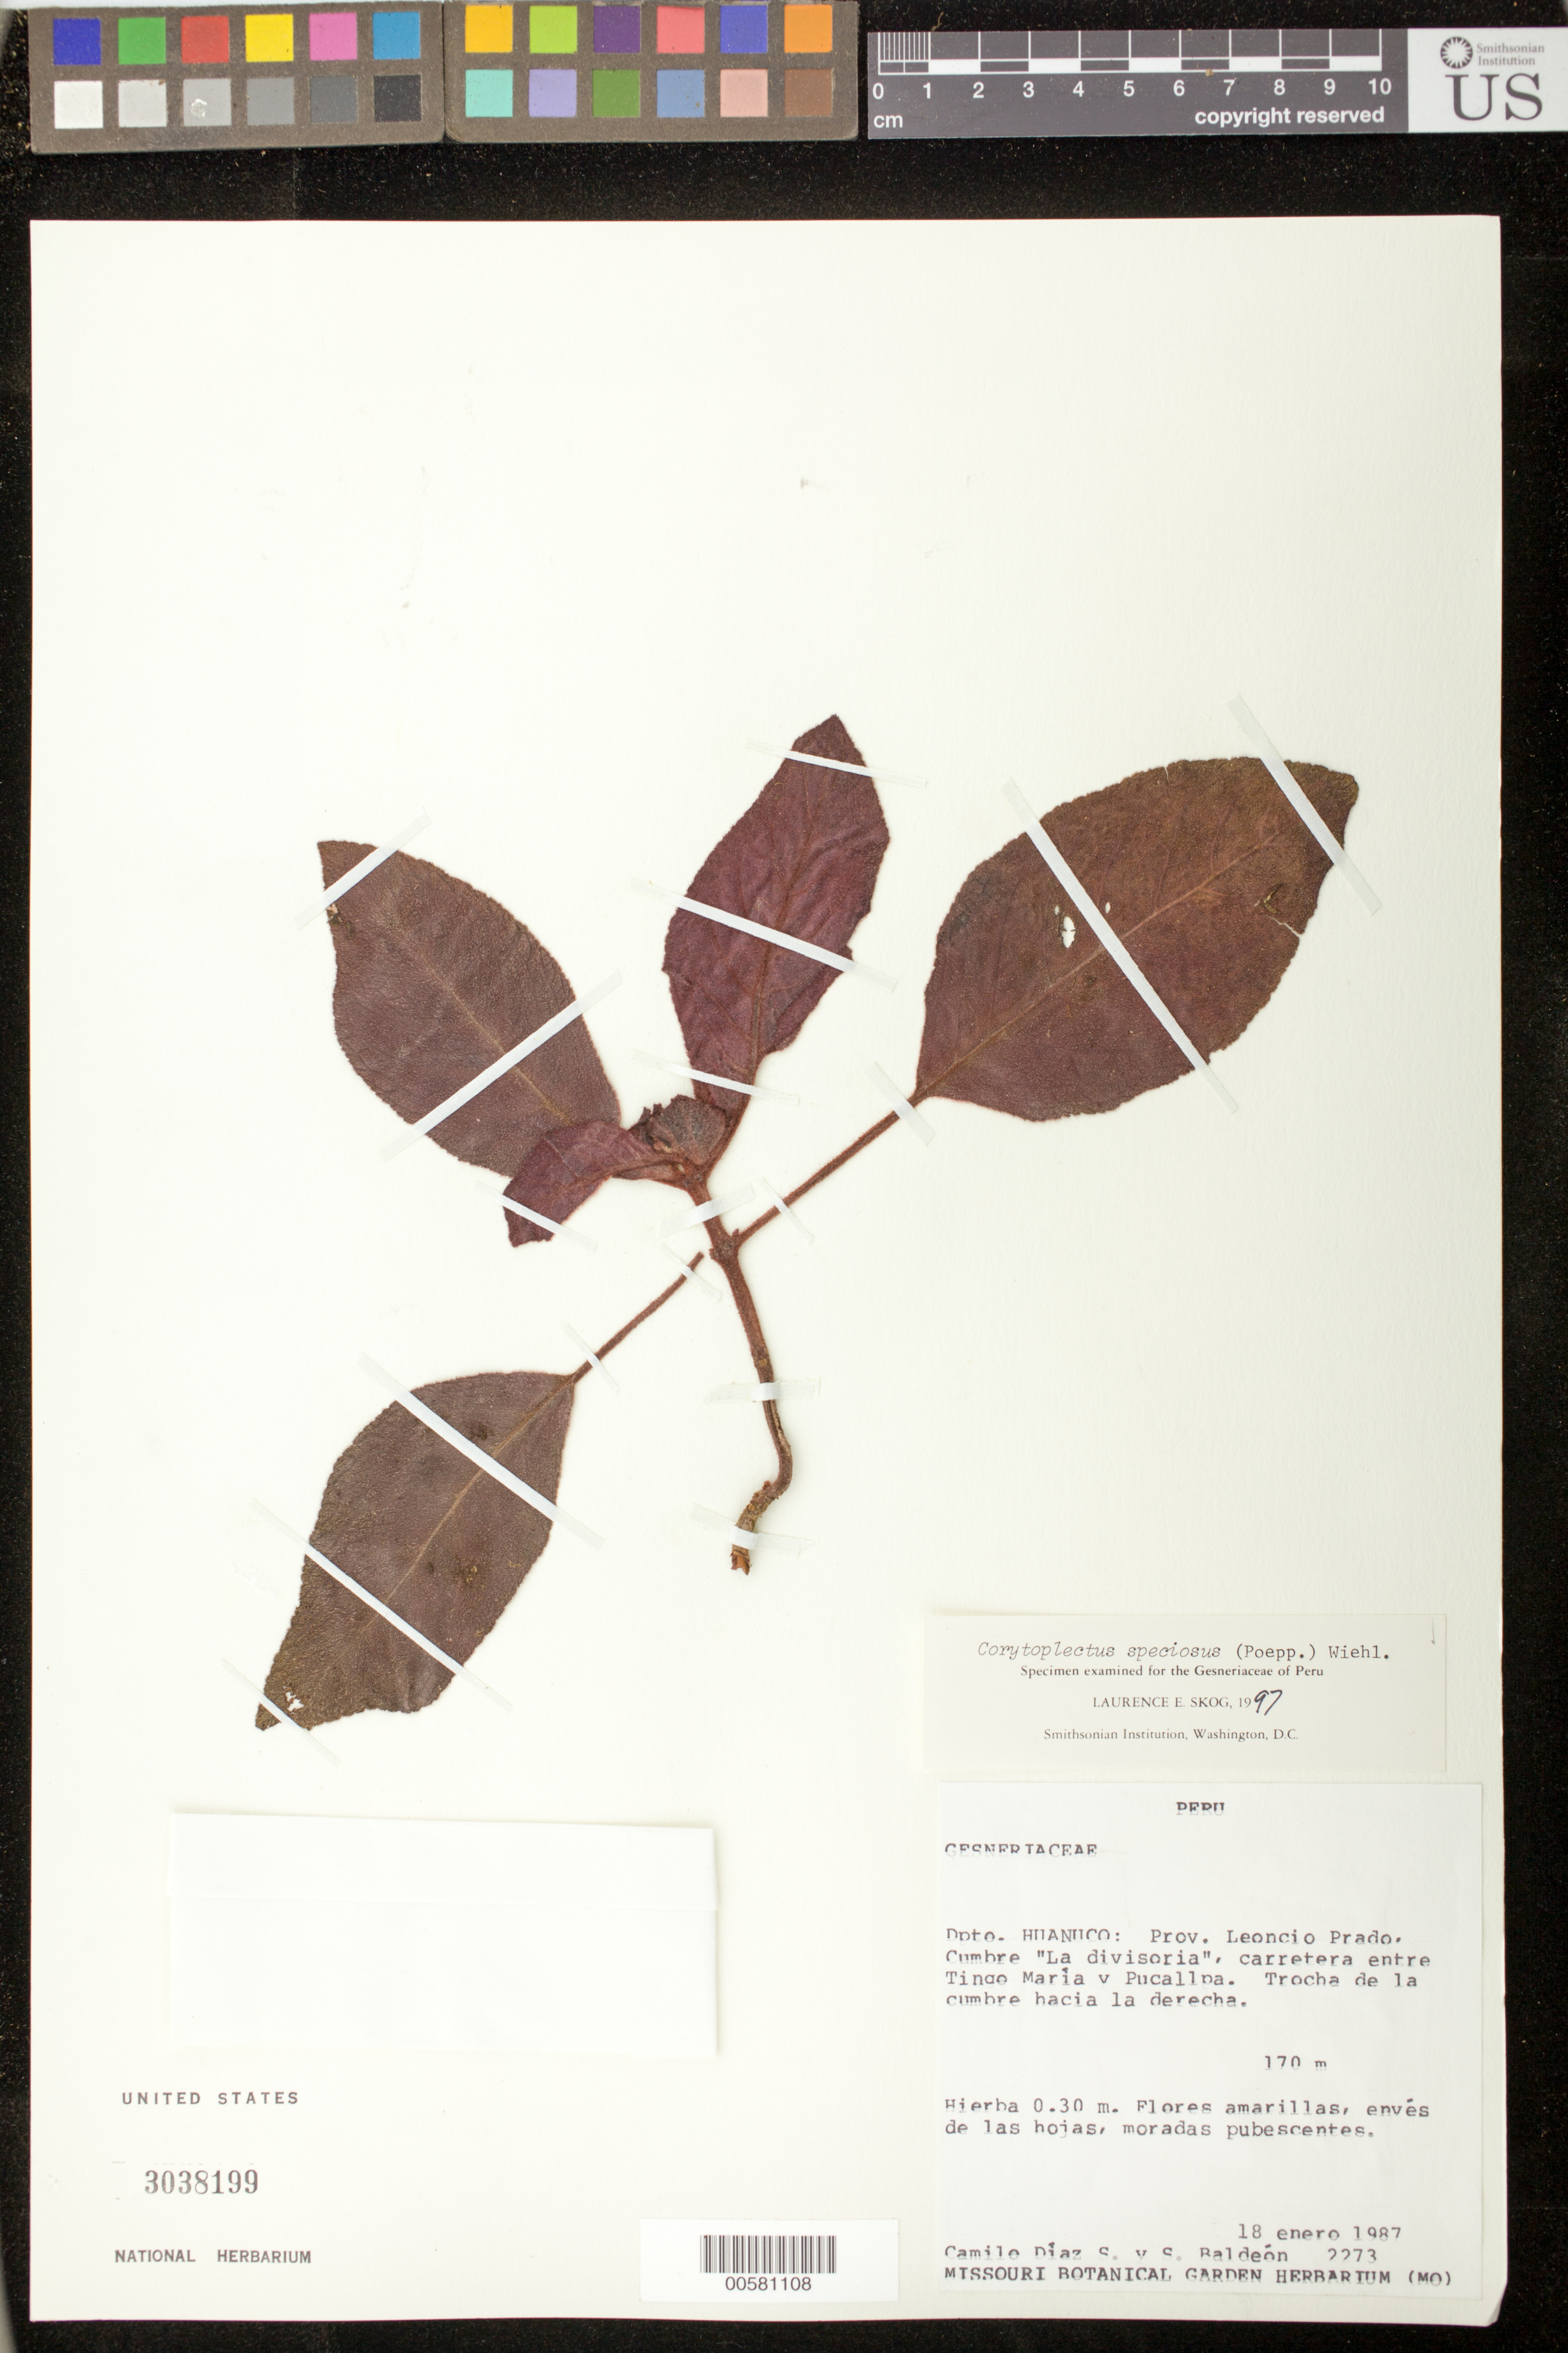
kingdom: Plantae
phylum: Tracheophyta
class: Magnoliopsida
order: Lamiales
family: Gesneriaceae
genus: Corytoplectus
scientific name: Corytoplectus speciosus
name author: (Poepp.) Wiehler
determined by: Skog, Laurence E.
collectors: C. Díaz S. & S. Baldeón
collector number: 2273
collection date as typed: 18 Jan 1987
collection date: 1987-01-18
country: Peru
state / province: Huánuco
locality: Prov. Leoncio Prado; Cumbre "La divisoria", carretera entre Tingo María y Pucallpa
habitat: Trocha de la cumbre hacia la derecha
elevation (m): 170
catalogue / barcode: US 3038199